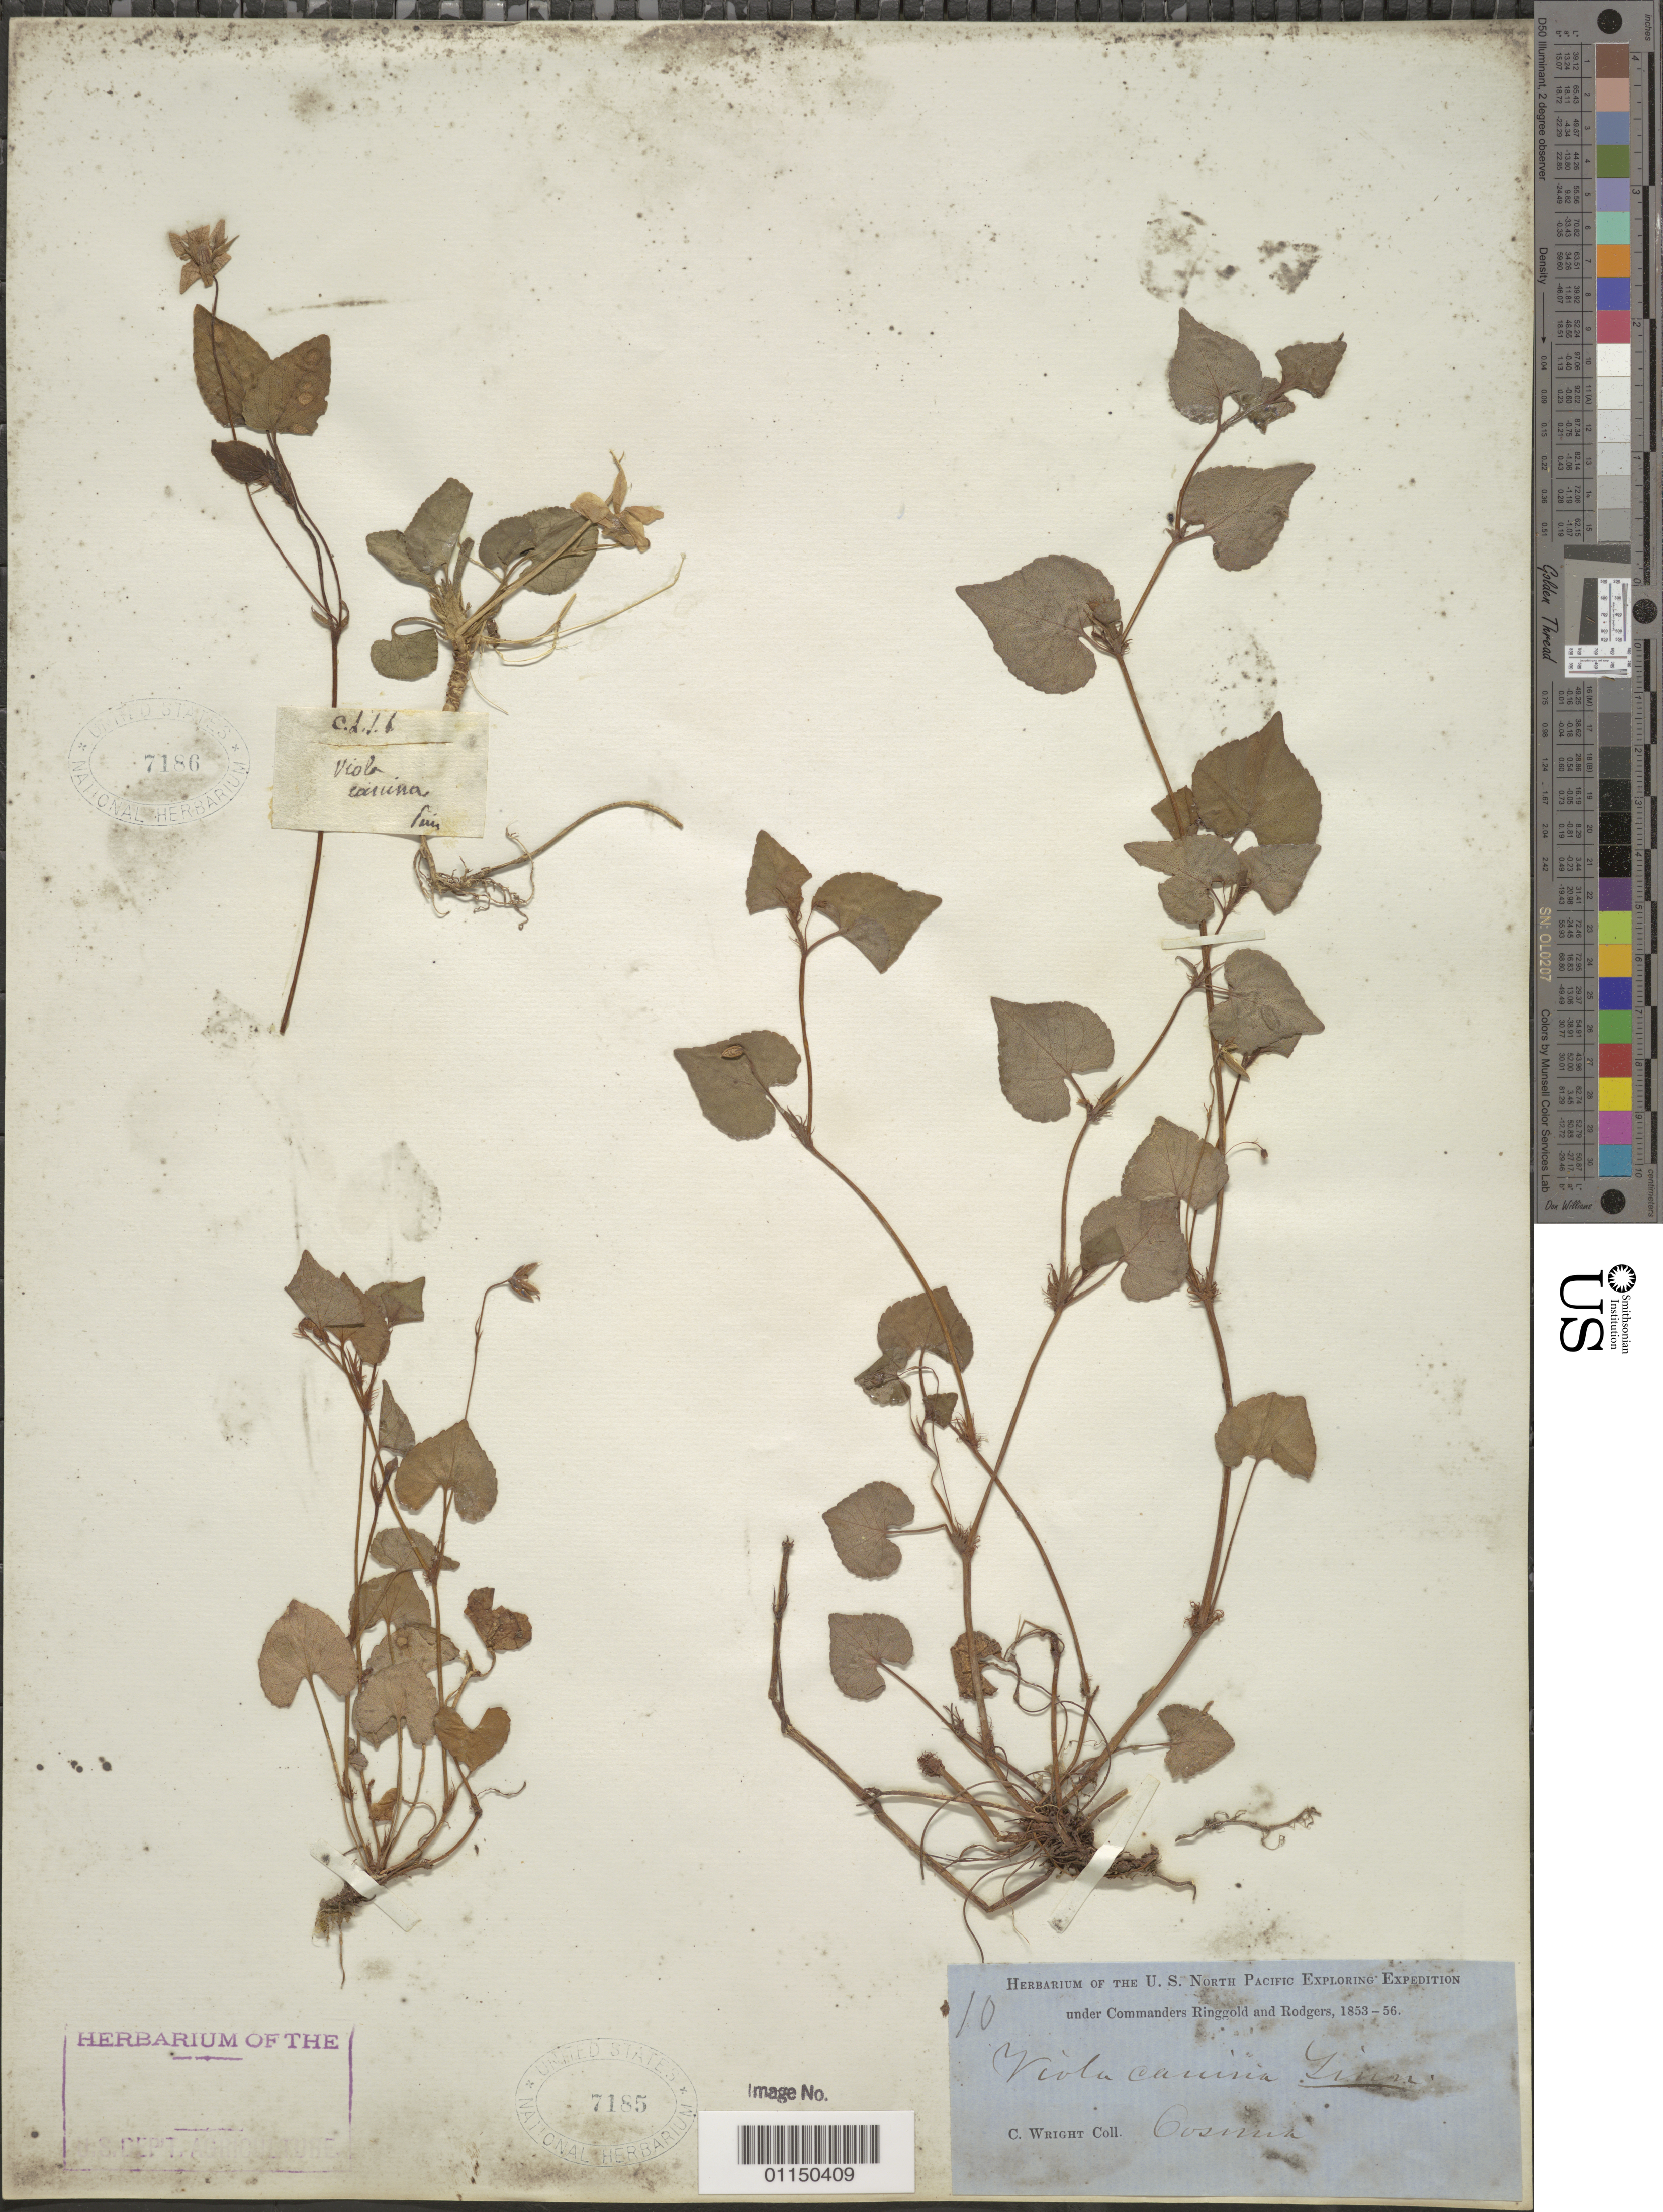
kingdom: Plantae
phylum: Tracheophyta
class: Magnoliopsida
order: Malpighiales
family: Violaceae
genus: Viola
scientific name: Viola canina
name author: L.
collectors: C. Wright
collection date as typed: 1853 to -- -- 1856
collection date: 1853/1856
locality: Gosima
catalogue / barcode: US 7185